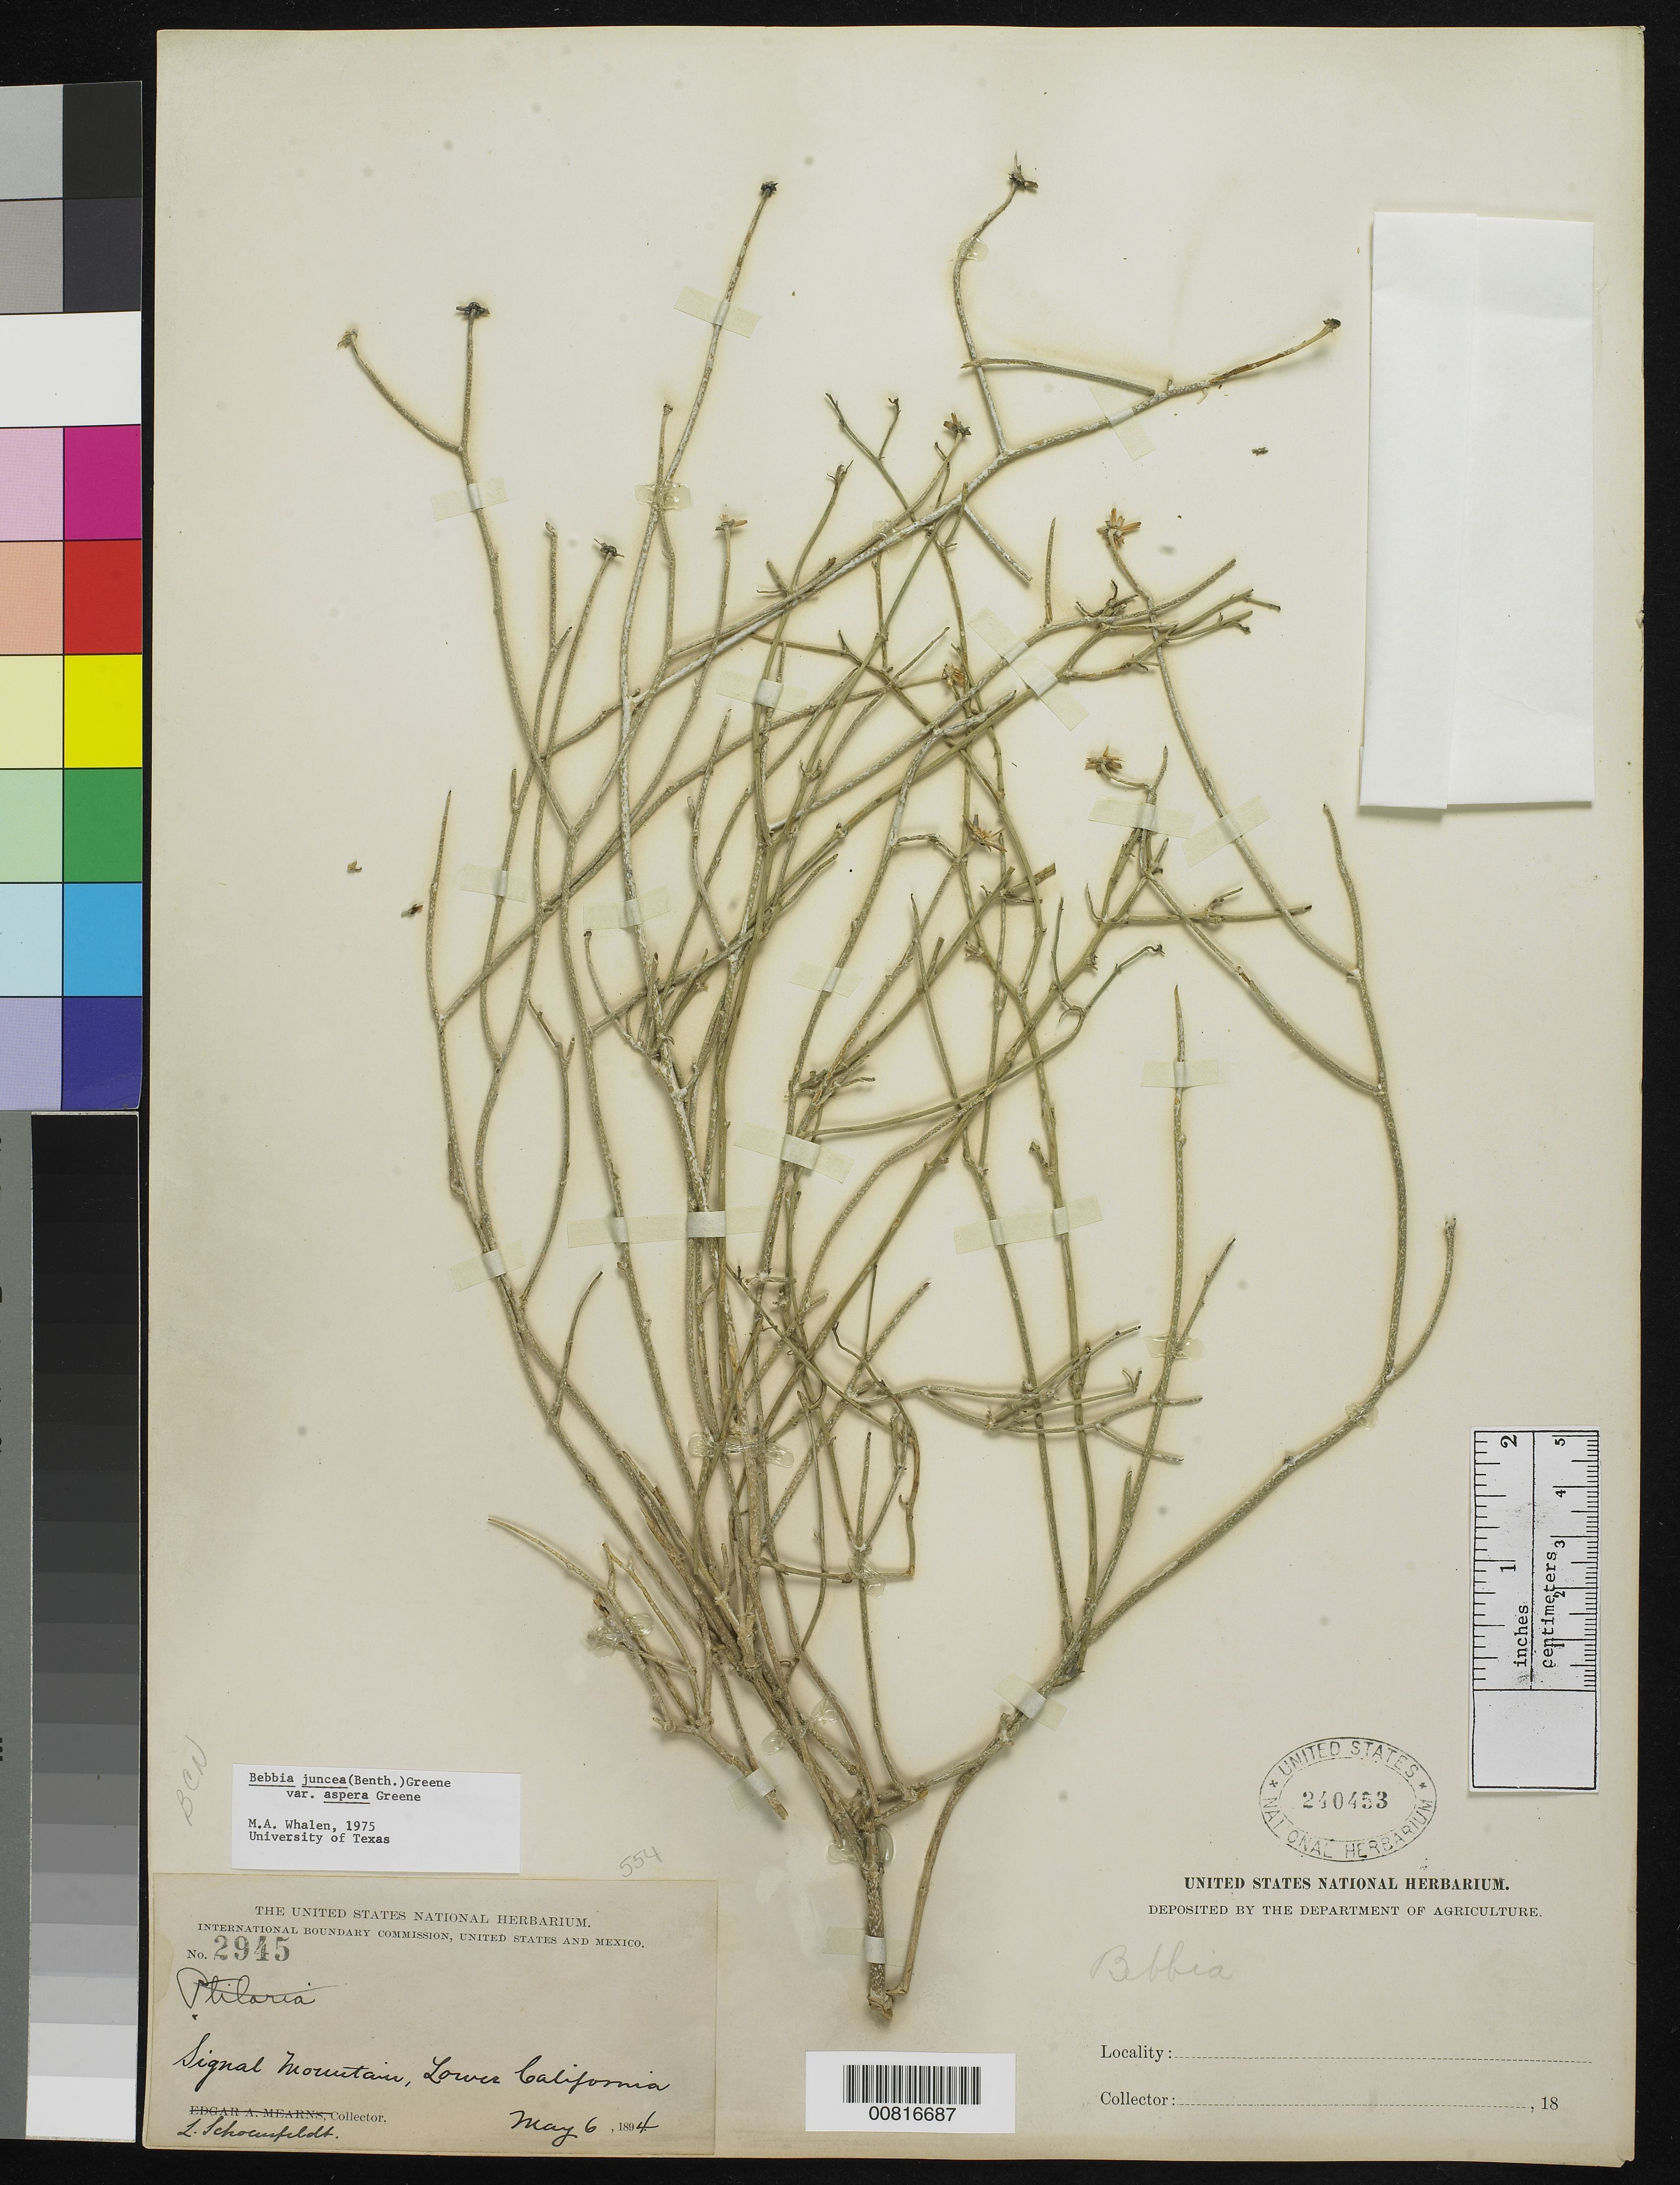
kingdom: Plantae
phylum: Tracheophyta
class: Magnoliopsida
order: Asterales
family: Asteraceae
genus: Bebbia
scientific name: Bebbia juncea var. aspera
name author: Greene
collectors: L. Schoenfeldt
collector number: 2945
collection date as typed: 06 May 1894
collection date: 1894-05-06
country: Mexico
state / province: Baja California Norte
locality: Signal Mountain, Baja California.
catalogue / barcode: US 240453